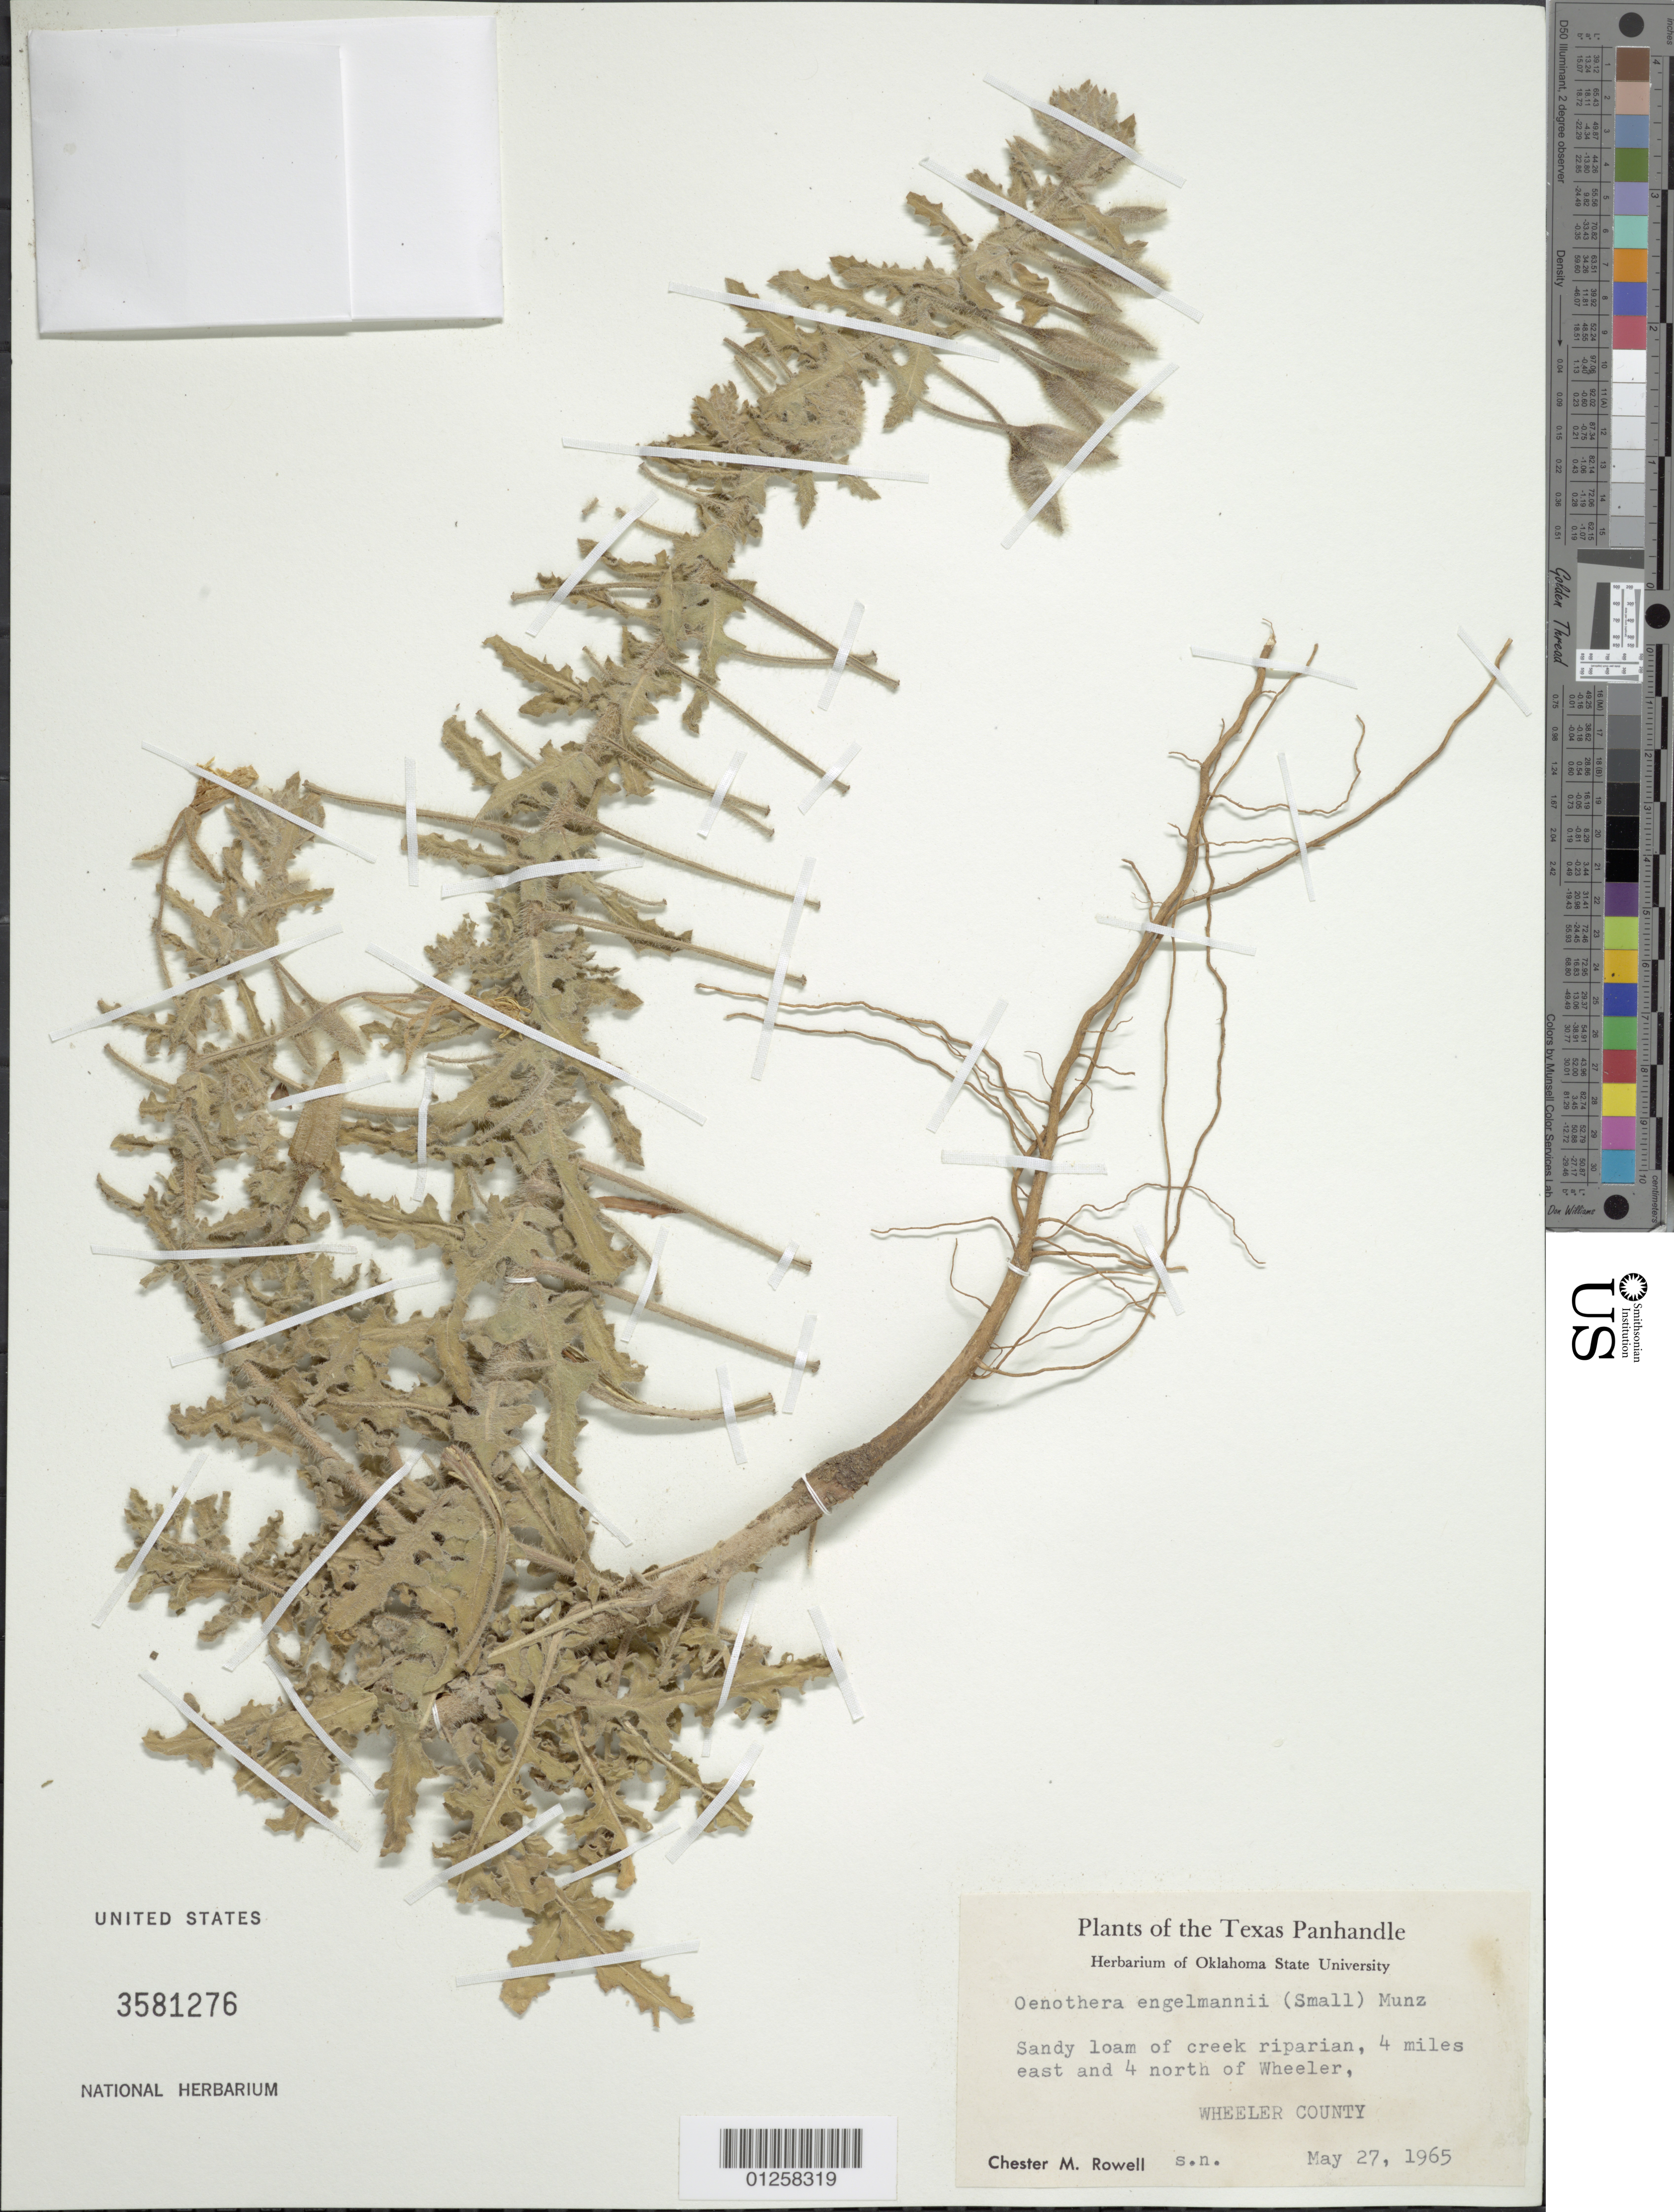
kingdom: Plantae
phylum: Tracheophyta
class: Magnoliopsida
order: Myrtales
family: Onagraceae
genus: Oenothera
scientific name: Oenothera engelmannii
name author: (Small) Munz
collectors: C. M. Rowell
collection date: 1965-05-27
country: United States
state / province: Texas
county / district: Wheeler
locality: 4 miles east and 4 miles north of Wheeler.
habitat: Sandy loam of creek riparian.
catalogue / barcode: US 3581276